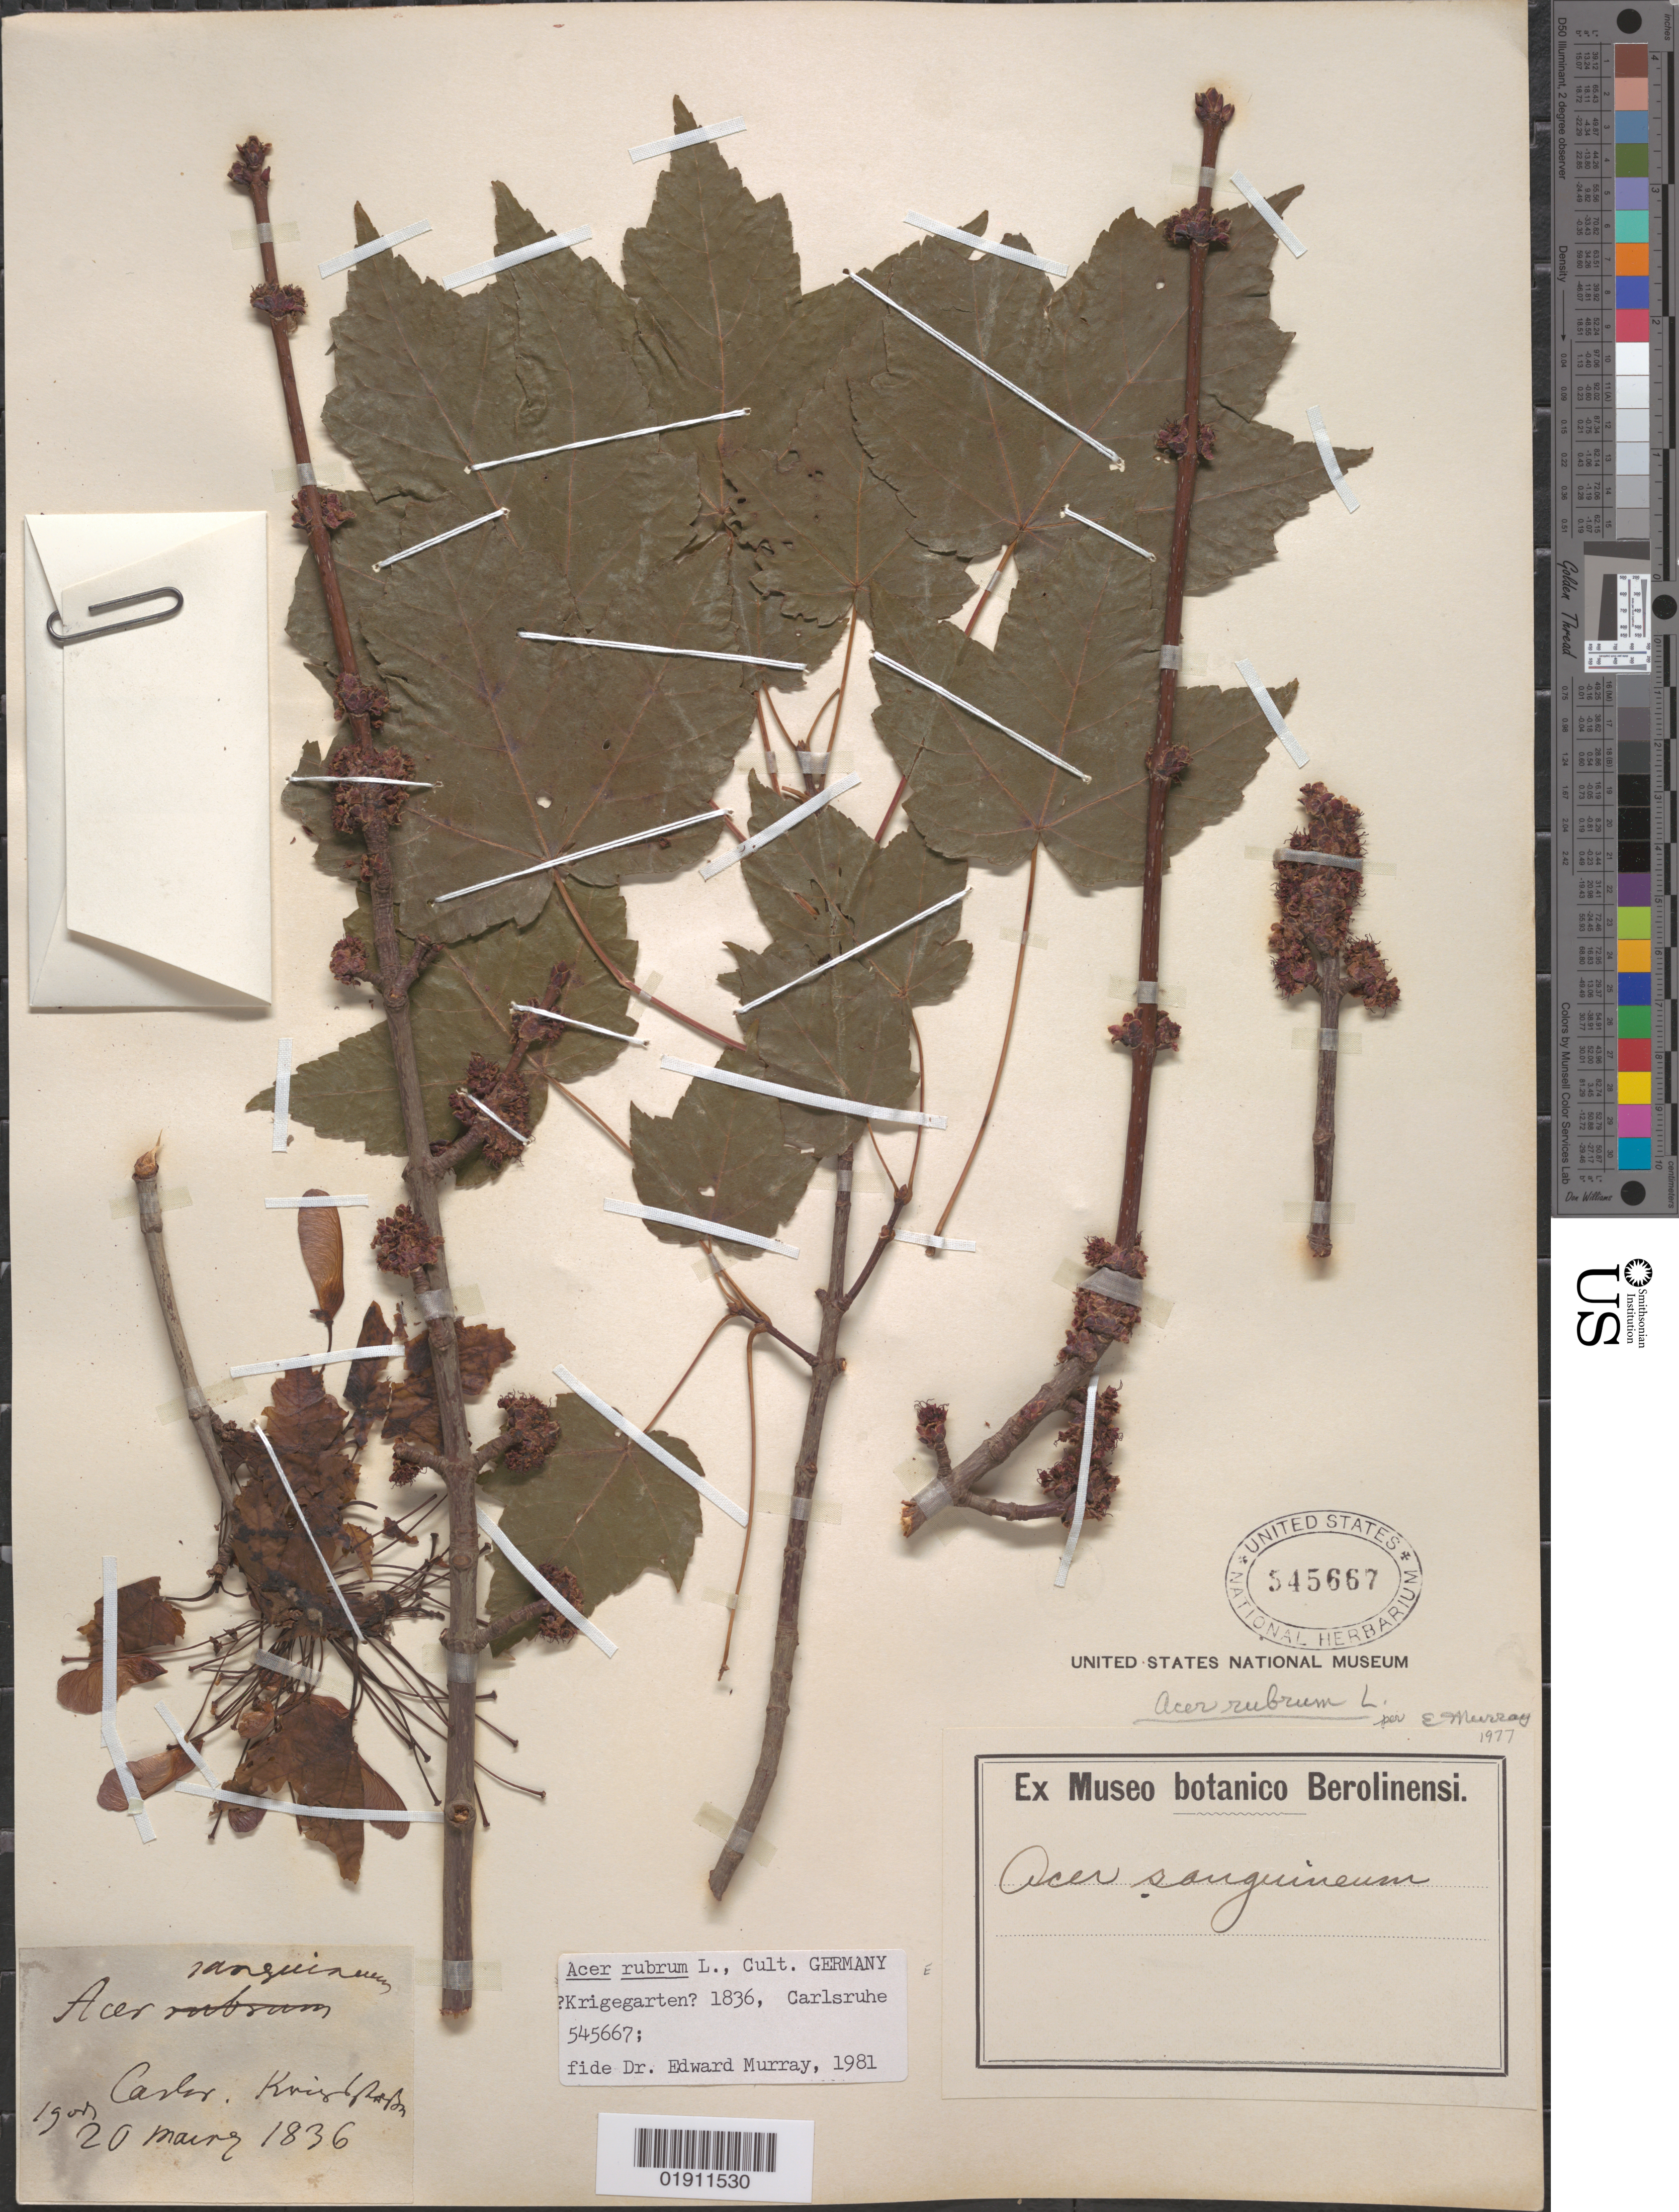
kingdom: Plantae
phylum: Tracheophyta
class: Magnoliopsida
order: Sapindales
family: Sapindaceae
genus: Acer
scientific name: Acer rubrum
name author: L.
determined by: Murray, Edward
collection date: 1836-05-20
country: Germany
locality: Carlsruhe [Karlsruhe ?]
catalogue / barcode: US 545667